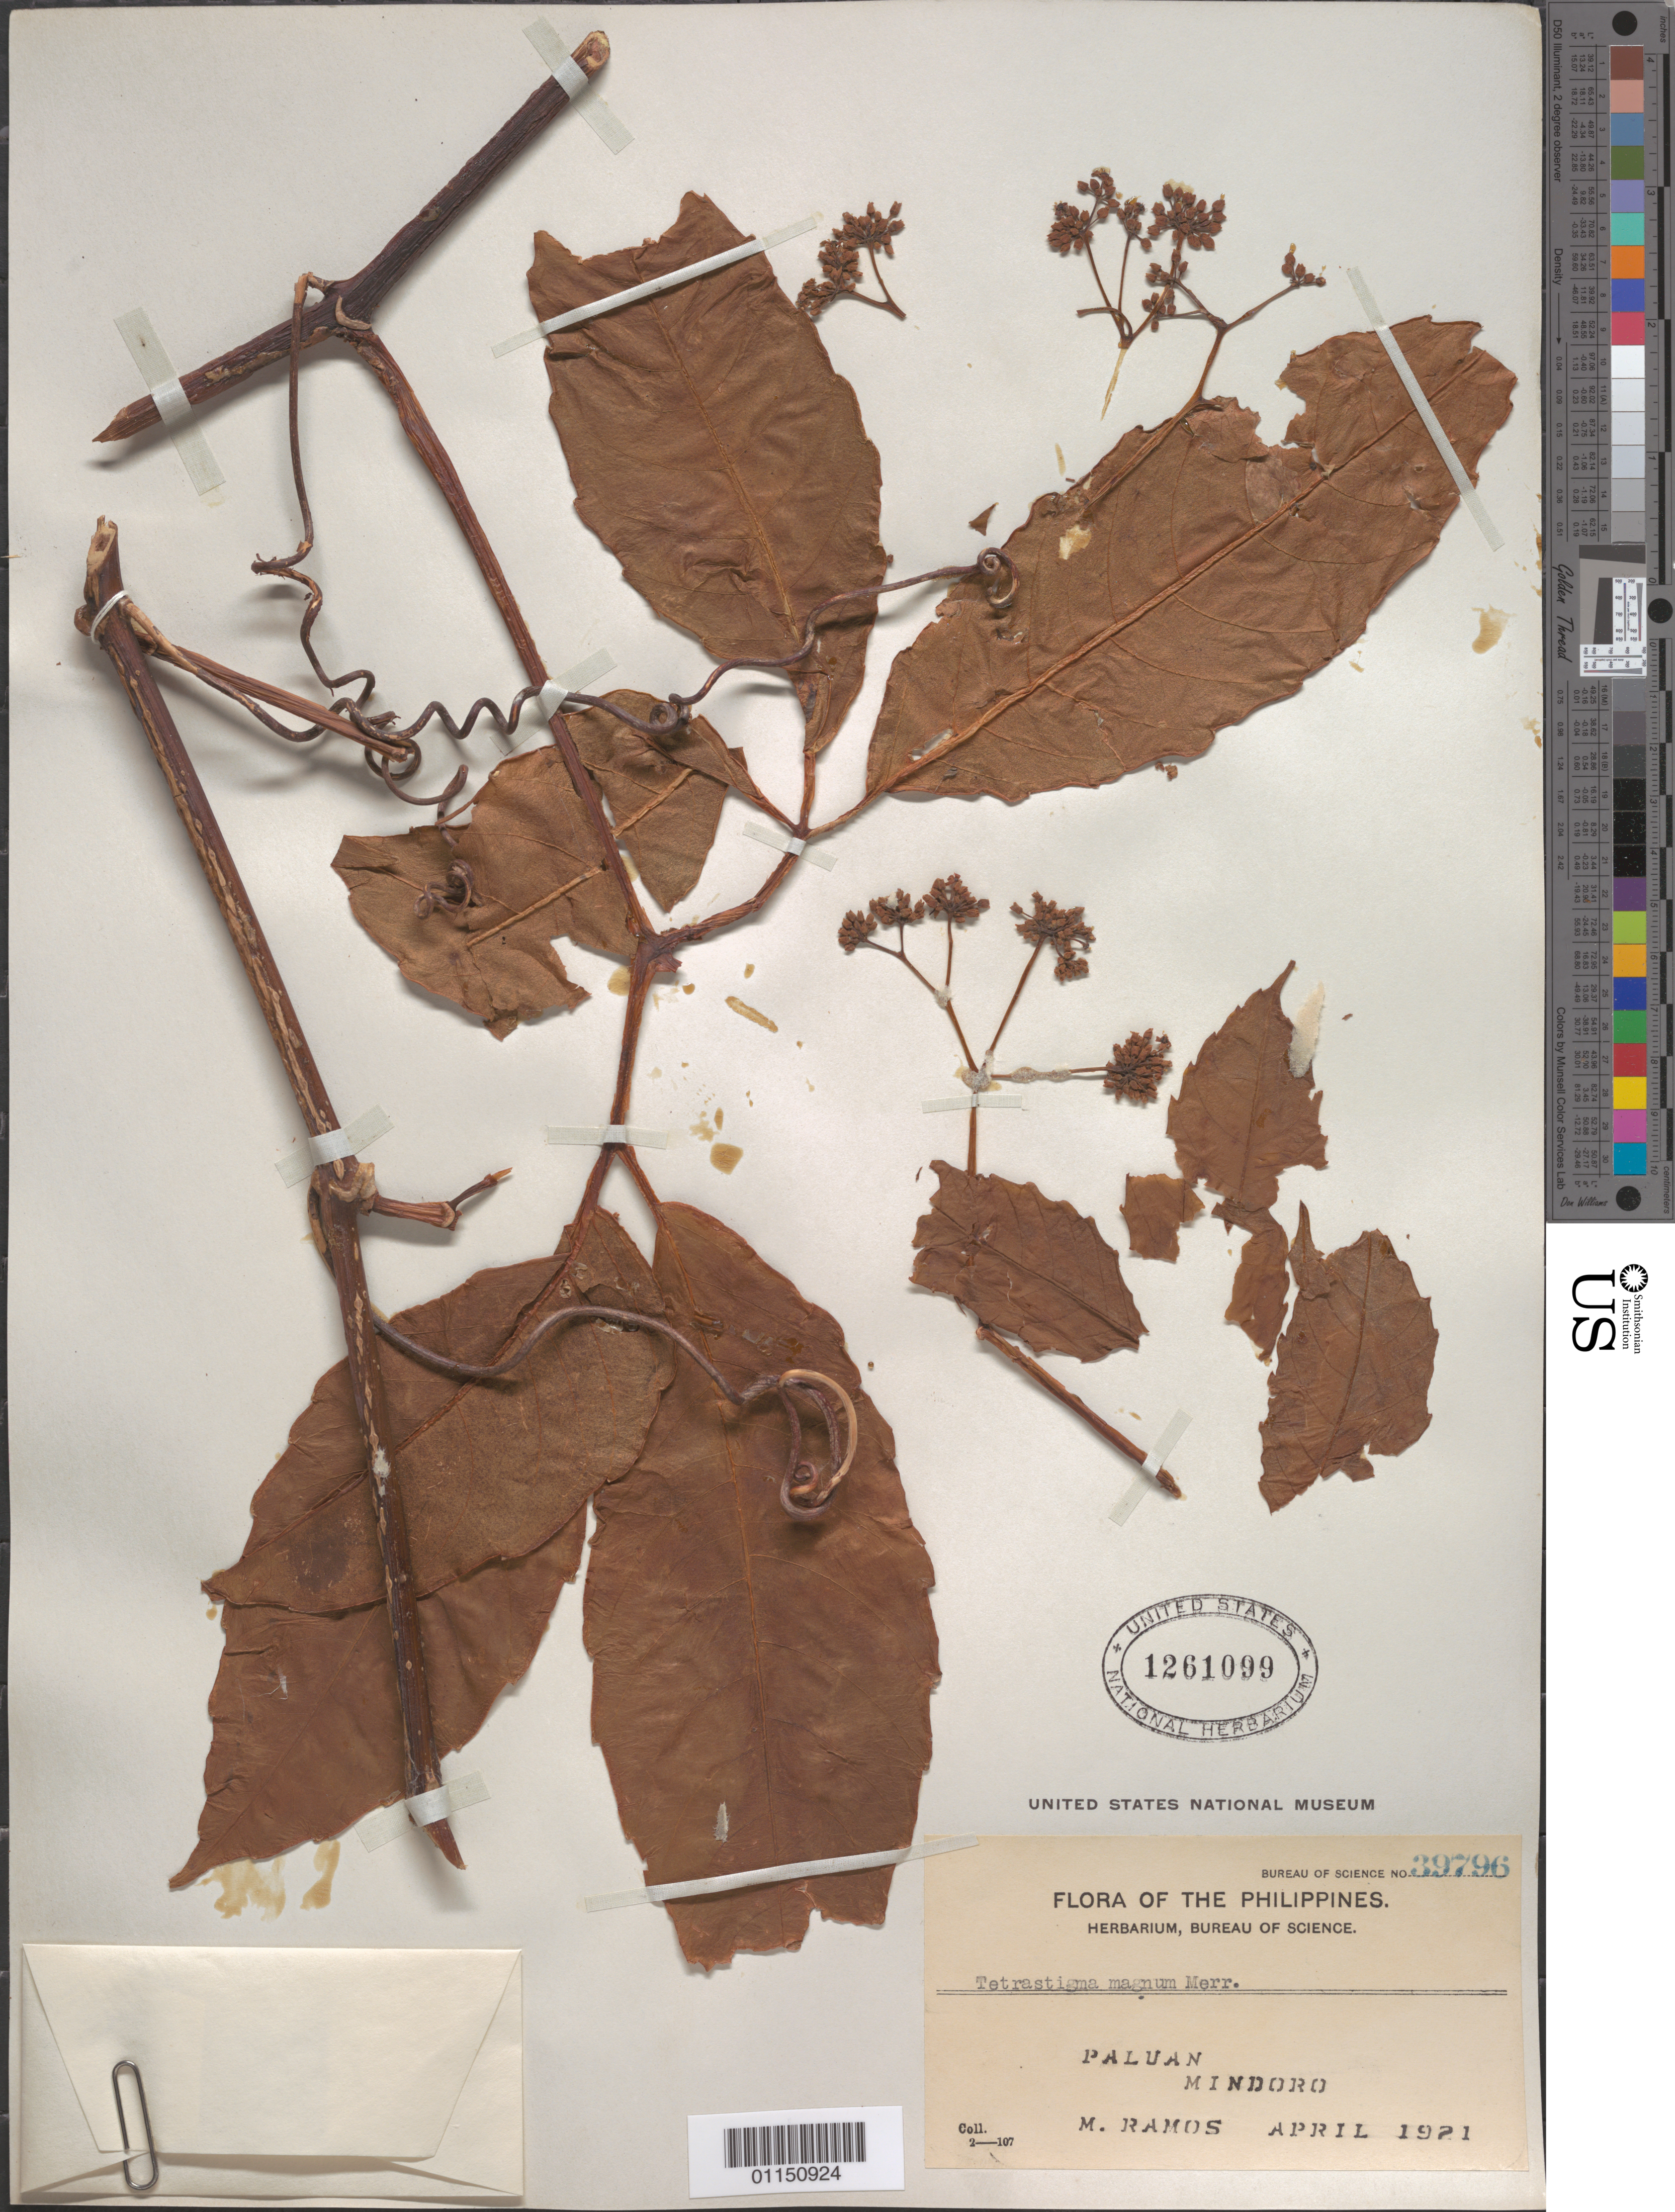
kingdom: Plantae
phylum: Tracheophyta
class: Magnoliopsida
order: Vitales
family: Vitaceae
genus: Tetrastigma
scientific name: Tetrastigma magnum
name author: Merr.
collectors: M. Ramos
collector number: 39796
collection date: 1921-04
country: Philippines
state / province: Mimaropa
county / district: Mindoro Occidental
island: Mindoro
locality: Paluan.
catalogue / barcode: US 1261099